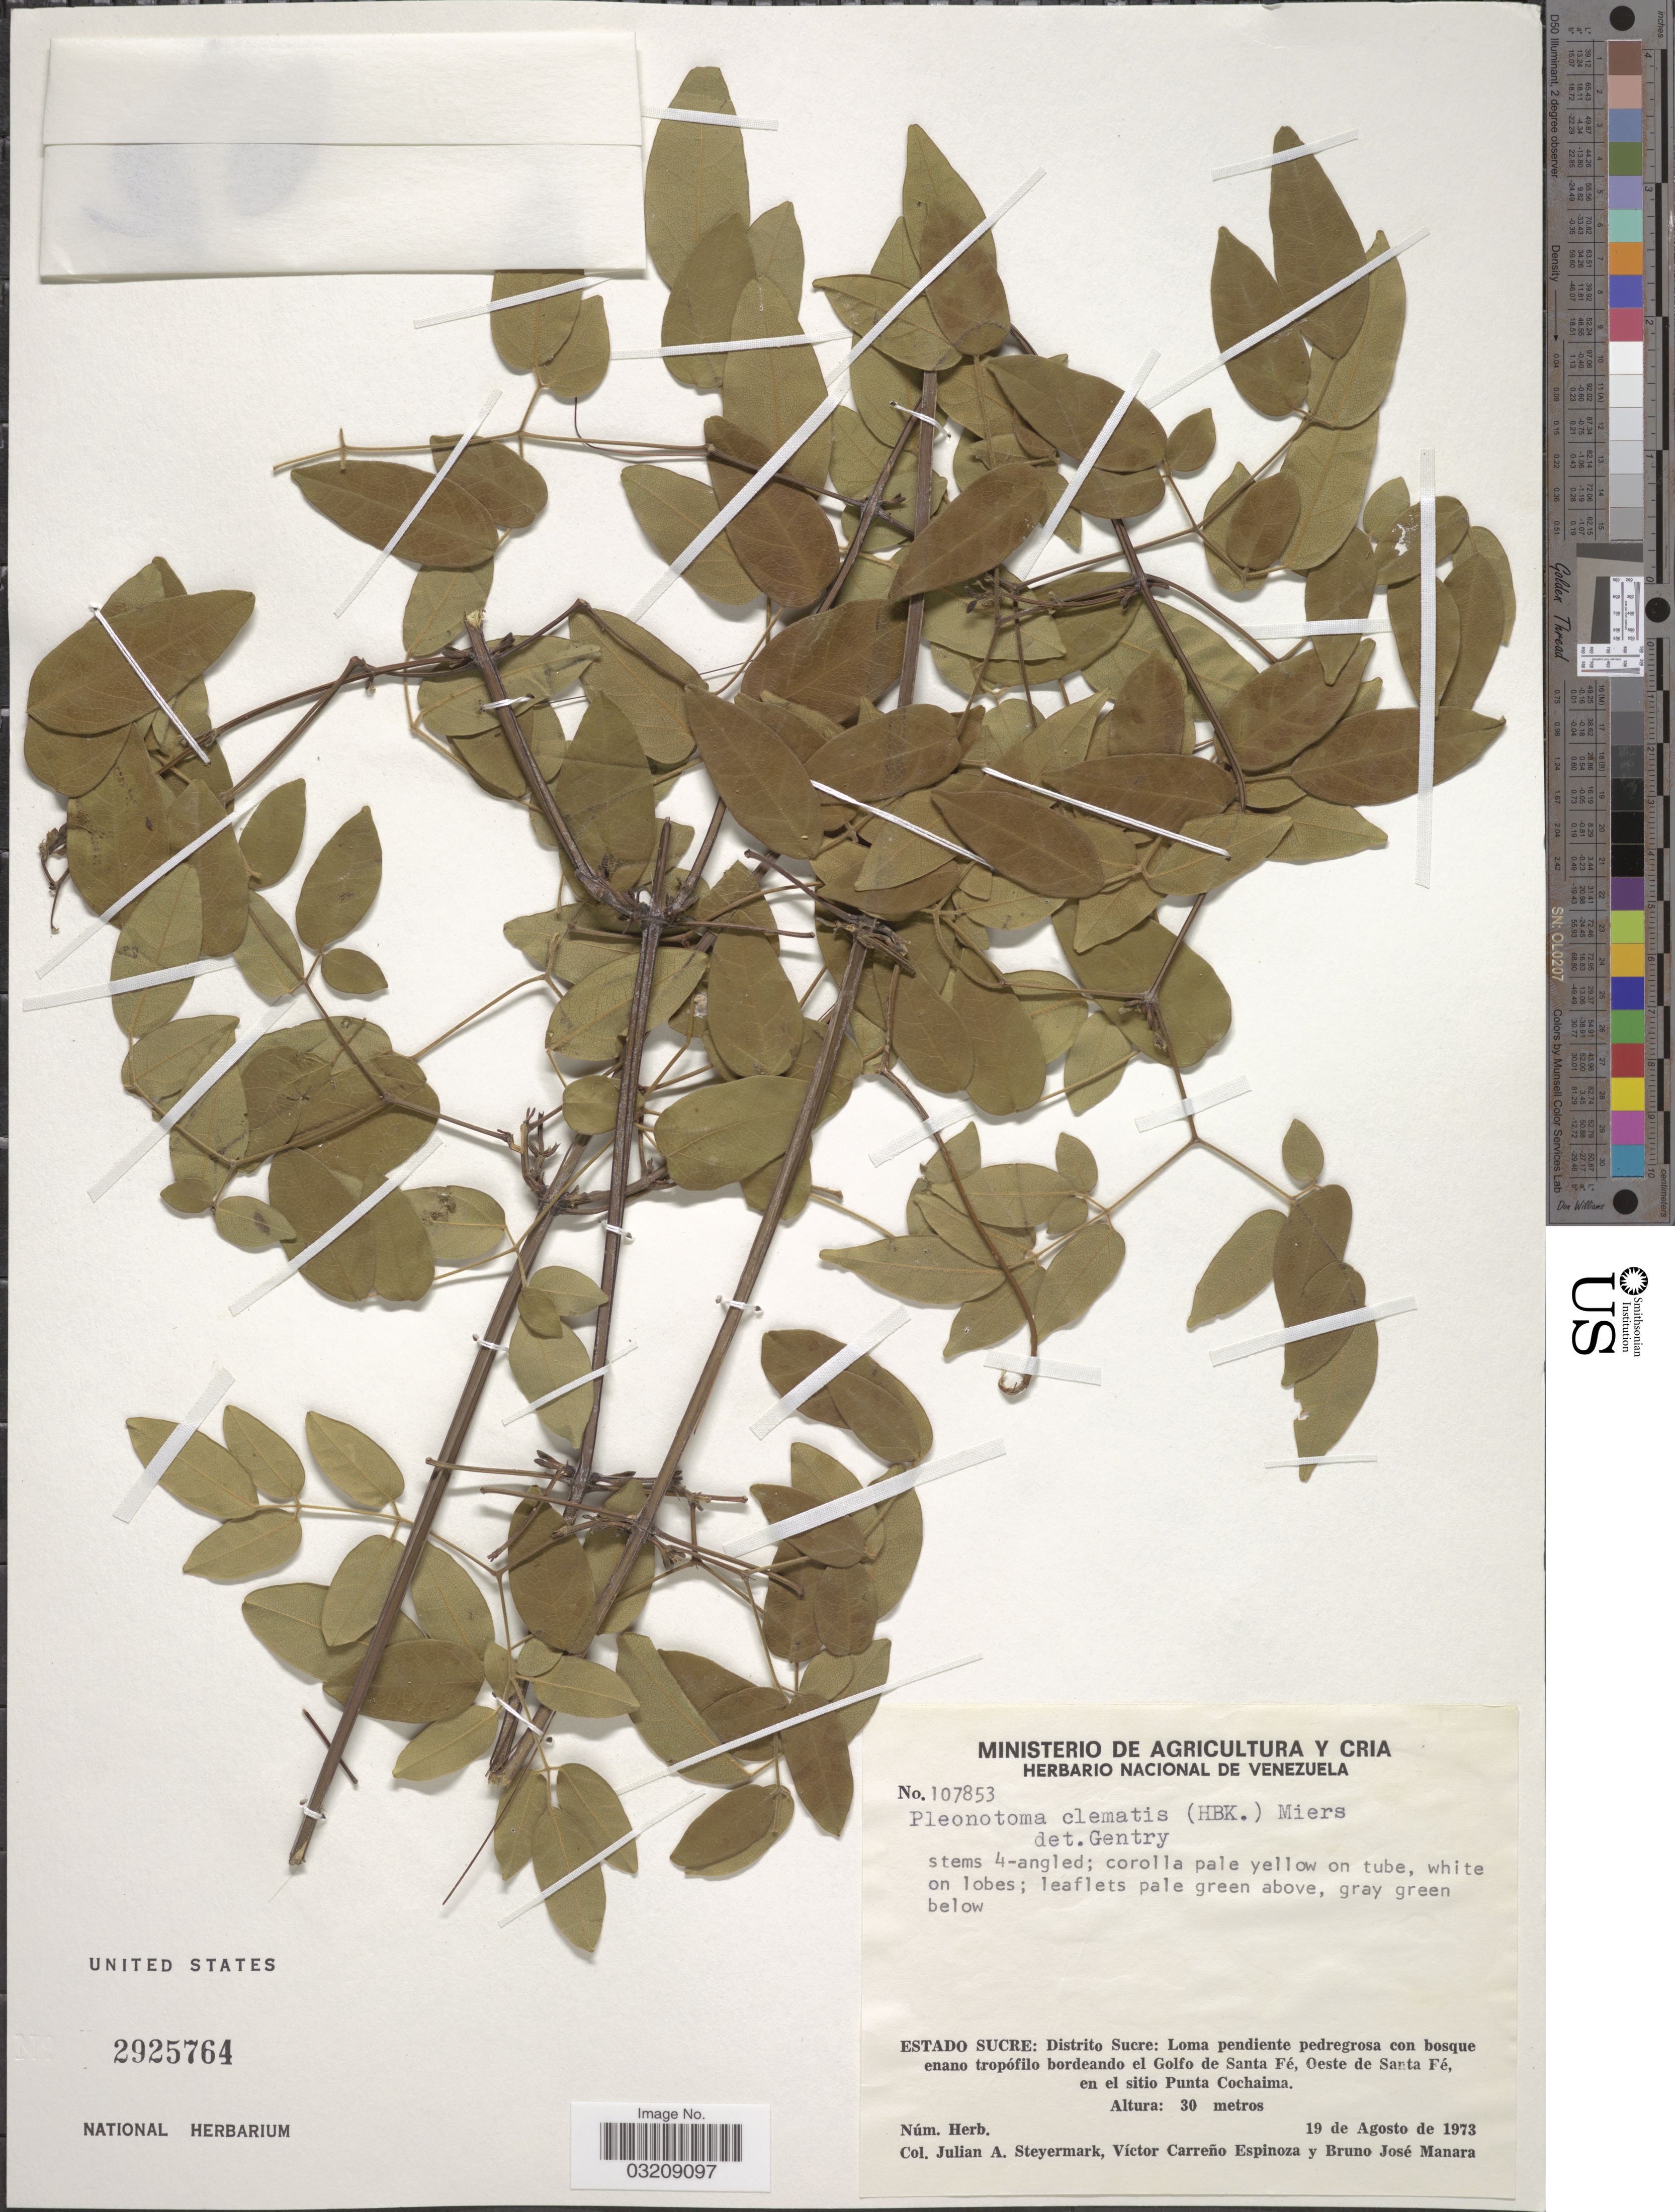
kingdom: Plantae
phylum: Tracheophyta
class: Magnoliopsida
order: Lamiales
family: Bignoniaceae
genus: Pleonotoma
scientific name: Pleonotoma clematis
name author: (Kunth) Miers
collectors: J. Steyermark, V. Carreño E. & B. Manara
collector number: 107853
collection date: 1973-08-19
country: Venezuela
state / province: Sucre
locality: Distrito Sucre: Loma pendiente pedregosa con bosque enano tropófilo bordeando el Golfo de Santa Fé, Oeste de Santa Fé, en el sitio Punta Cochaima.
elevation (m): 30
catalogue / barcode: US 2925764